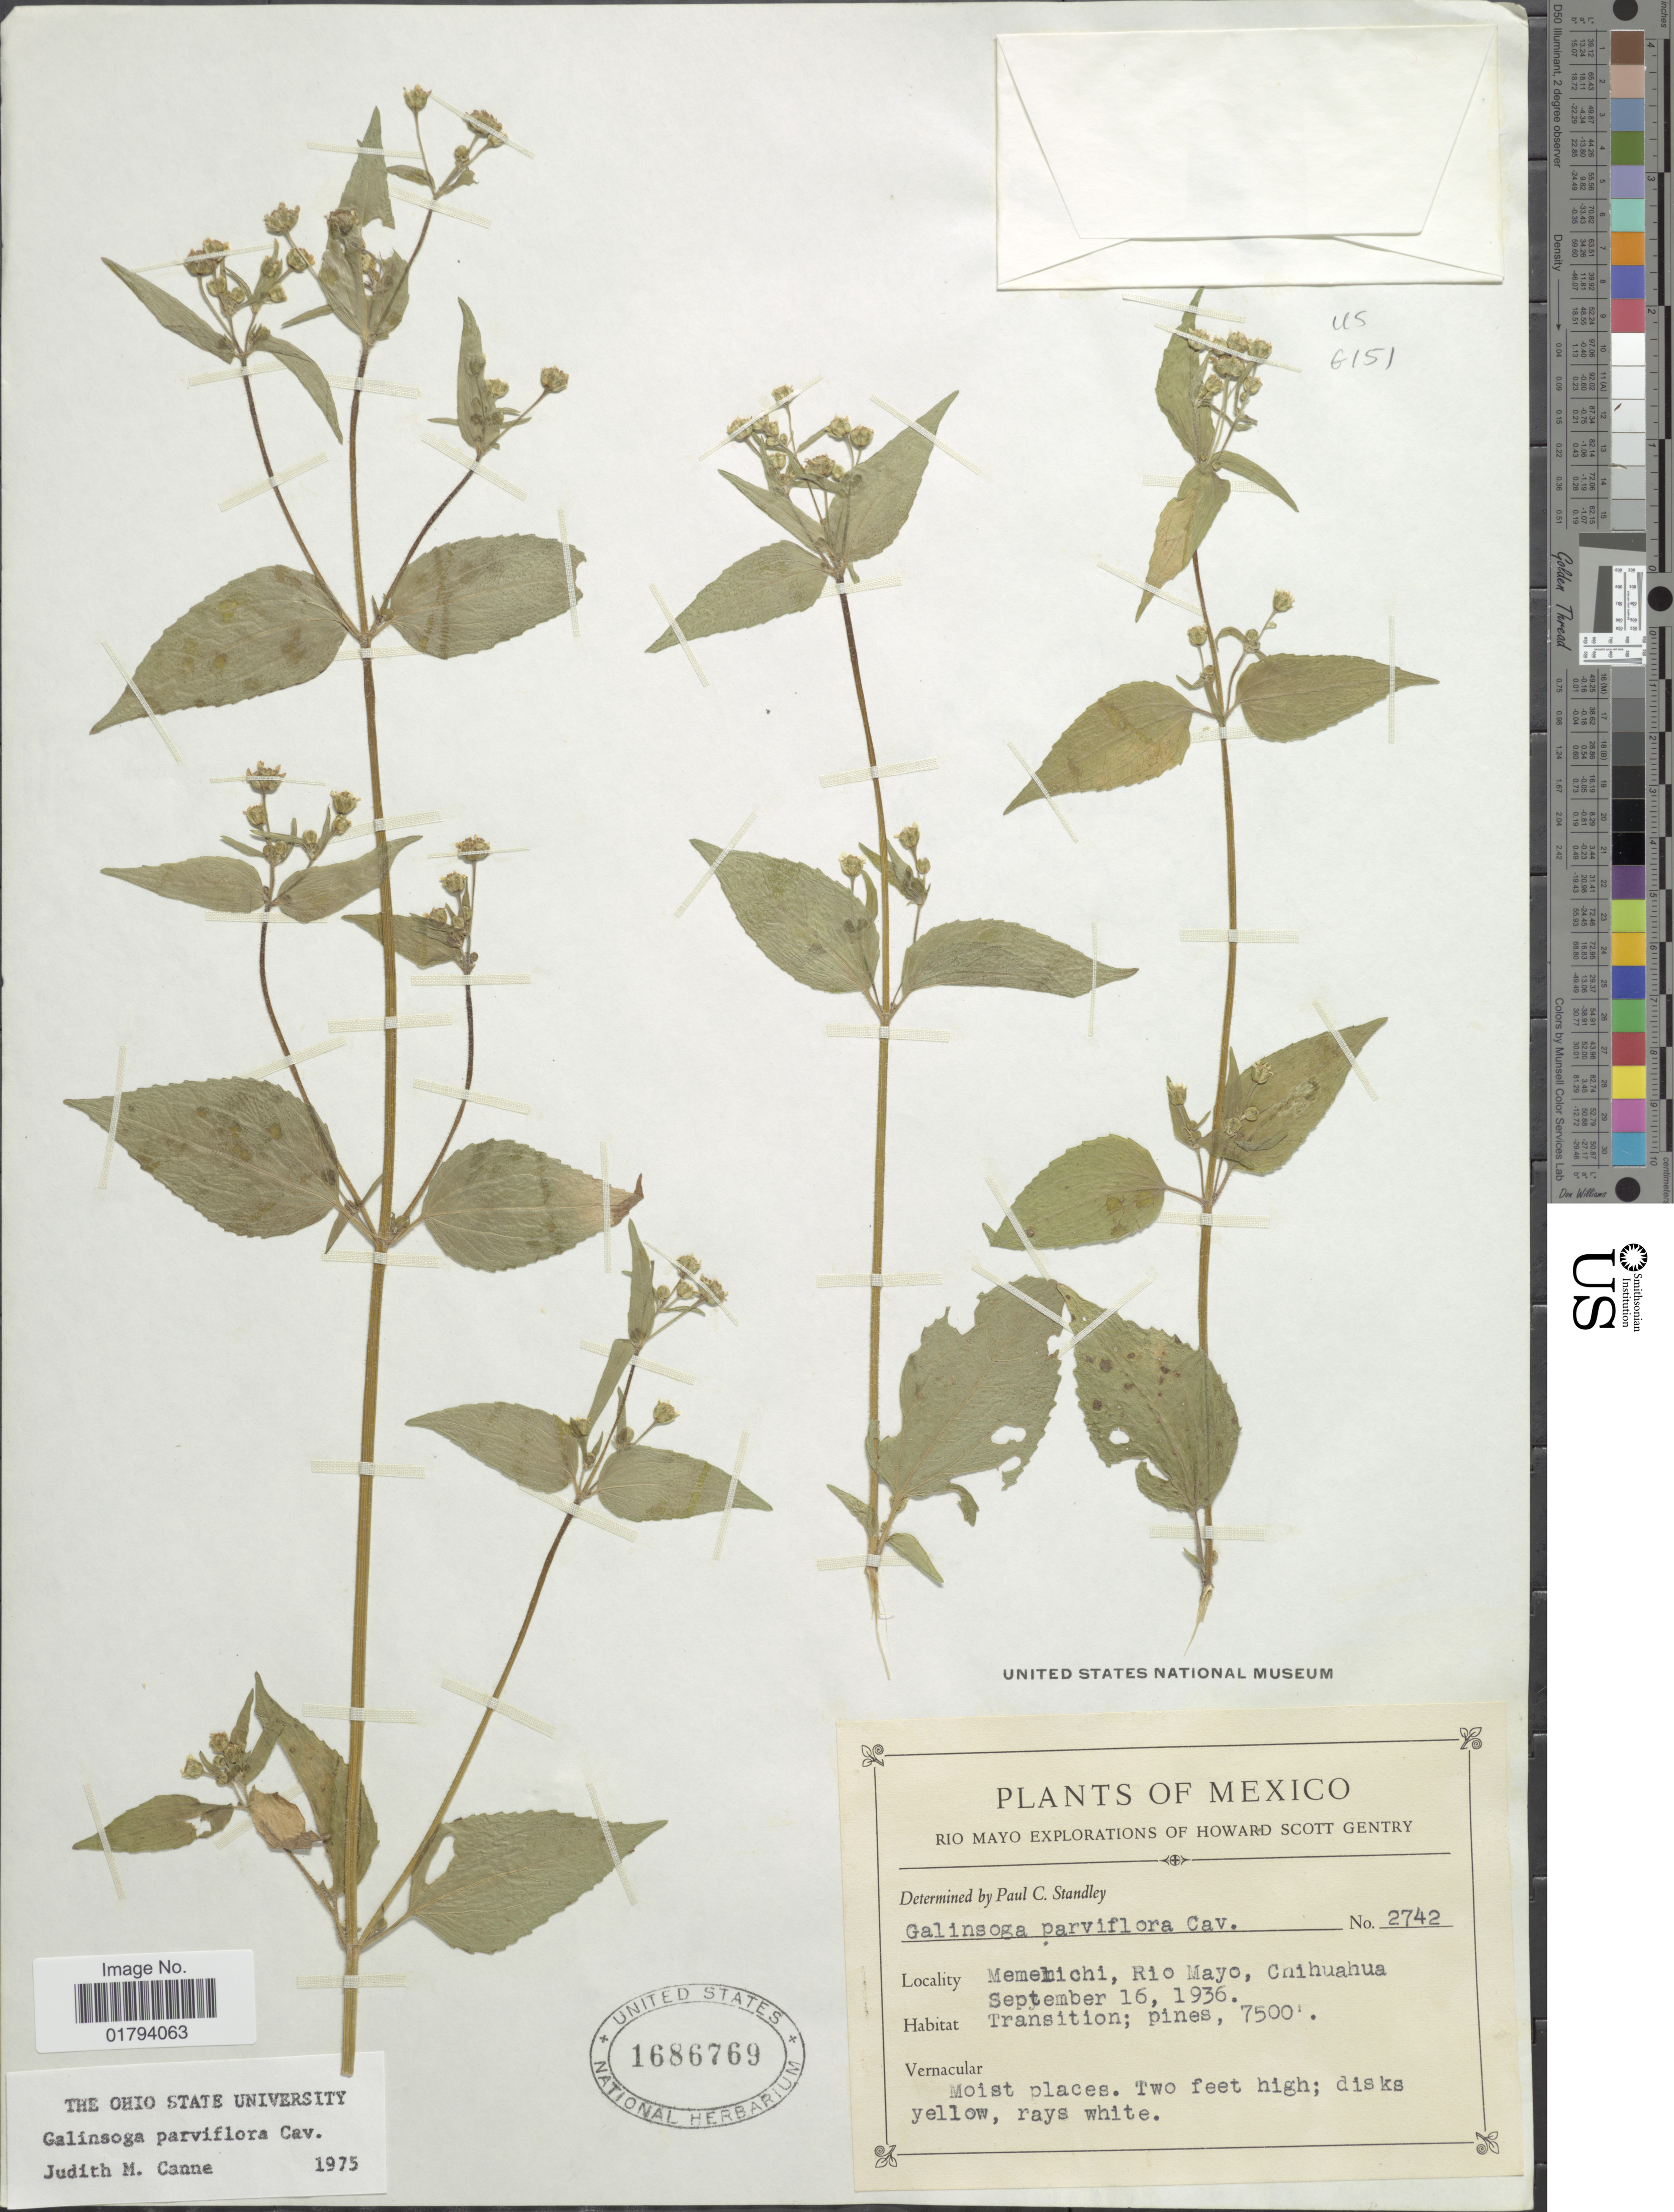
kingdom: Plantae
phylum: Tracheophyta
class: Magnoliopsida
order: Asterales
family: Asteraceae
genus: Galinsoga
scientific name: Galinsoga parviflora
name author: Cav.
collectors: H. S. Gentry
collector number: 2742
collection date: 1936-09-16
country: Mexico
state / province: Chihuahua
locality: Memelichi [interpreted], Rio Mayo, transition, pines.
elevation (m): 2286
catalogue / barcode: US 1686769